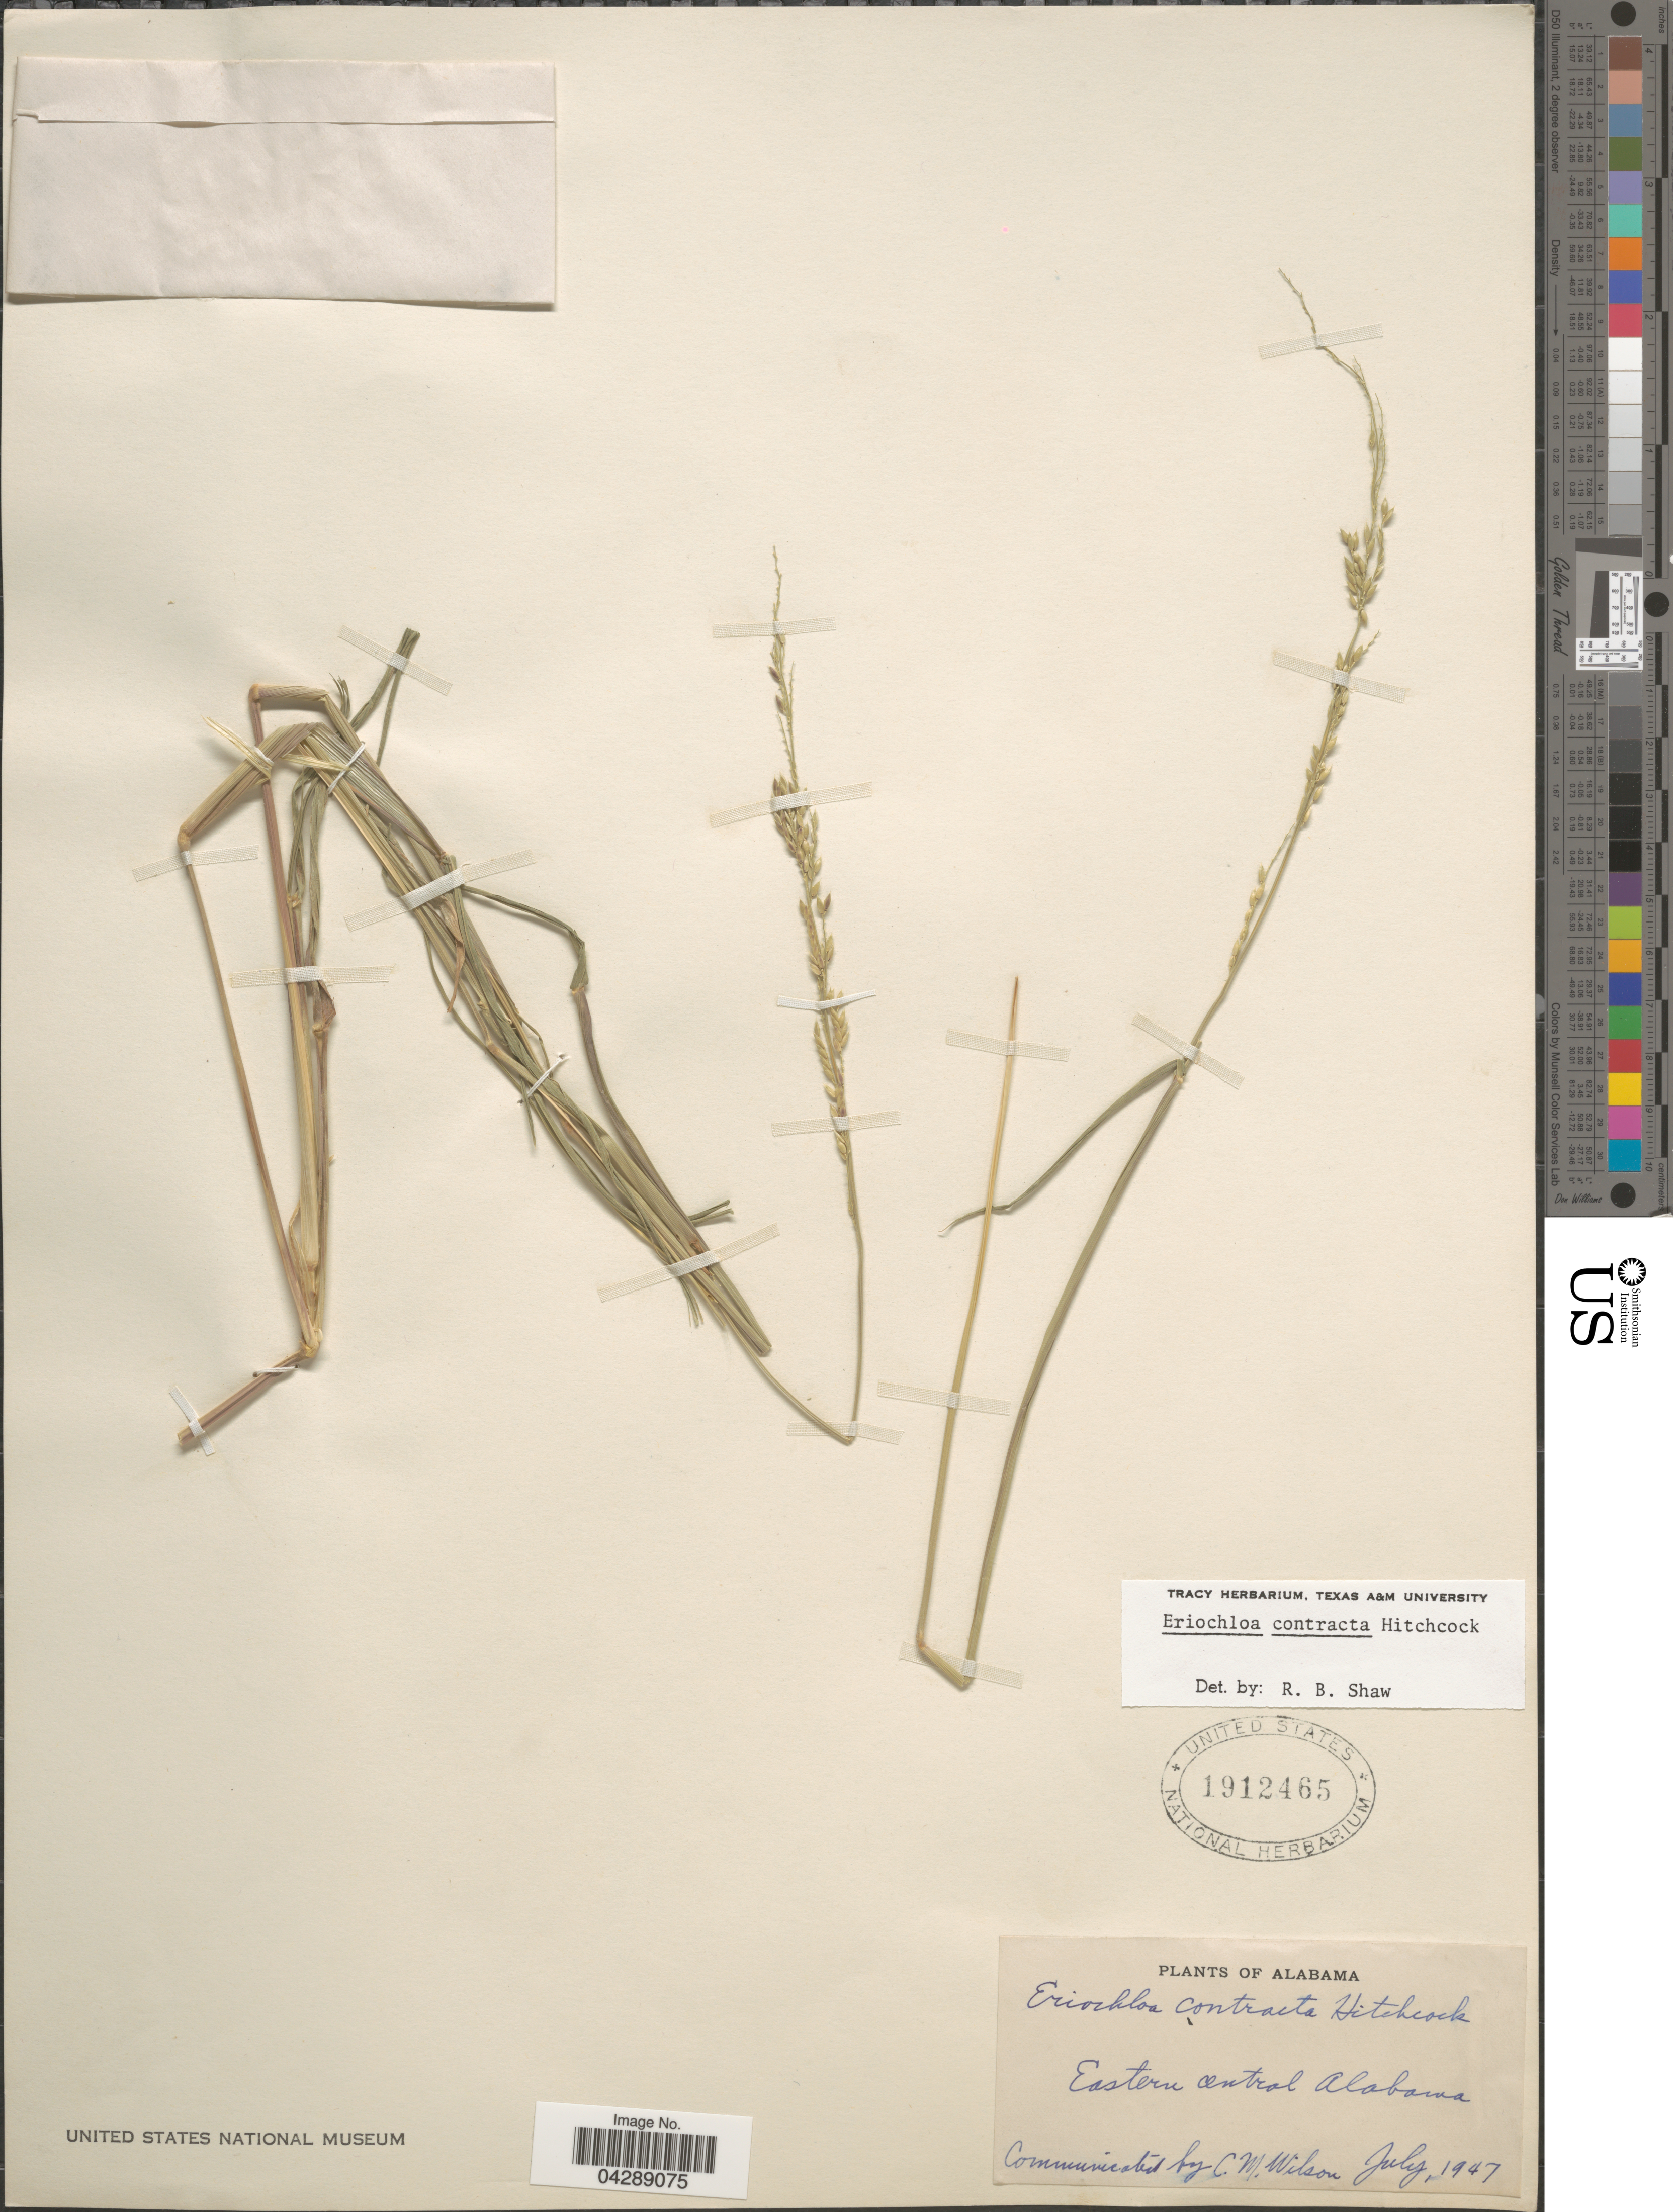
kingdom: Plantae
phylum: Tracheophyta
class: Liliopsida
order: Poales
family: Poaceae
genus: Eriochloa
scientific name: Eriochloa contracta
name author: Hitchc.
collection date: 1947-07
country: United States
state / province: Alabama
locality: Eastern central Alabama.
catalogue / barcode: US 1912465